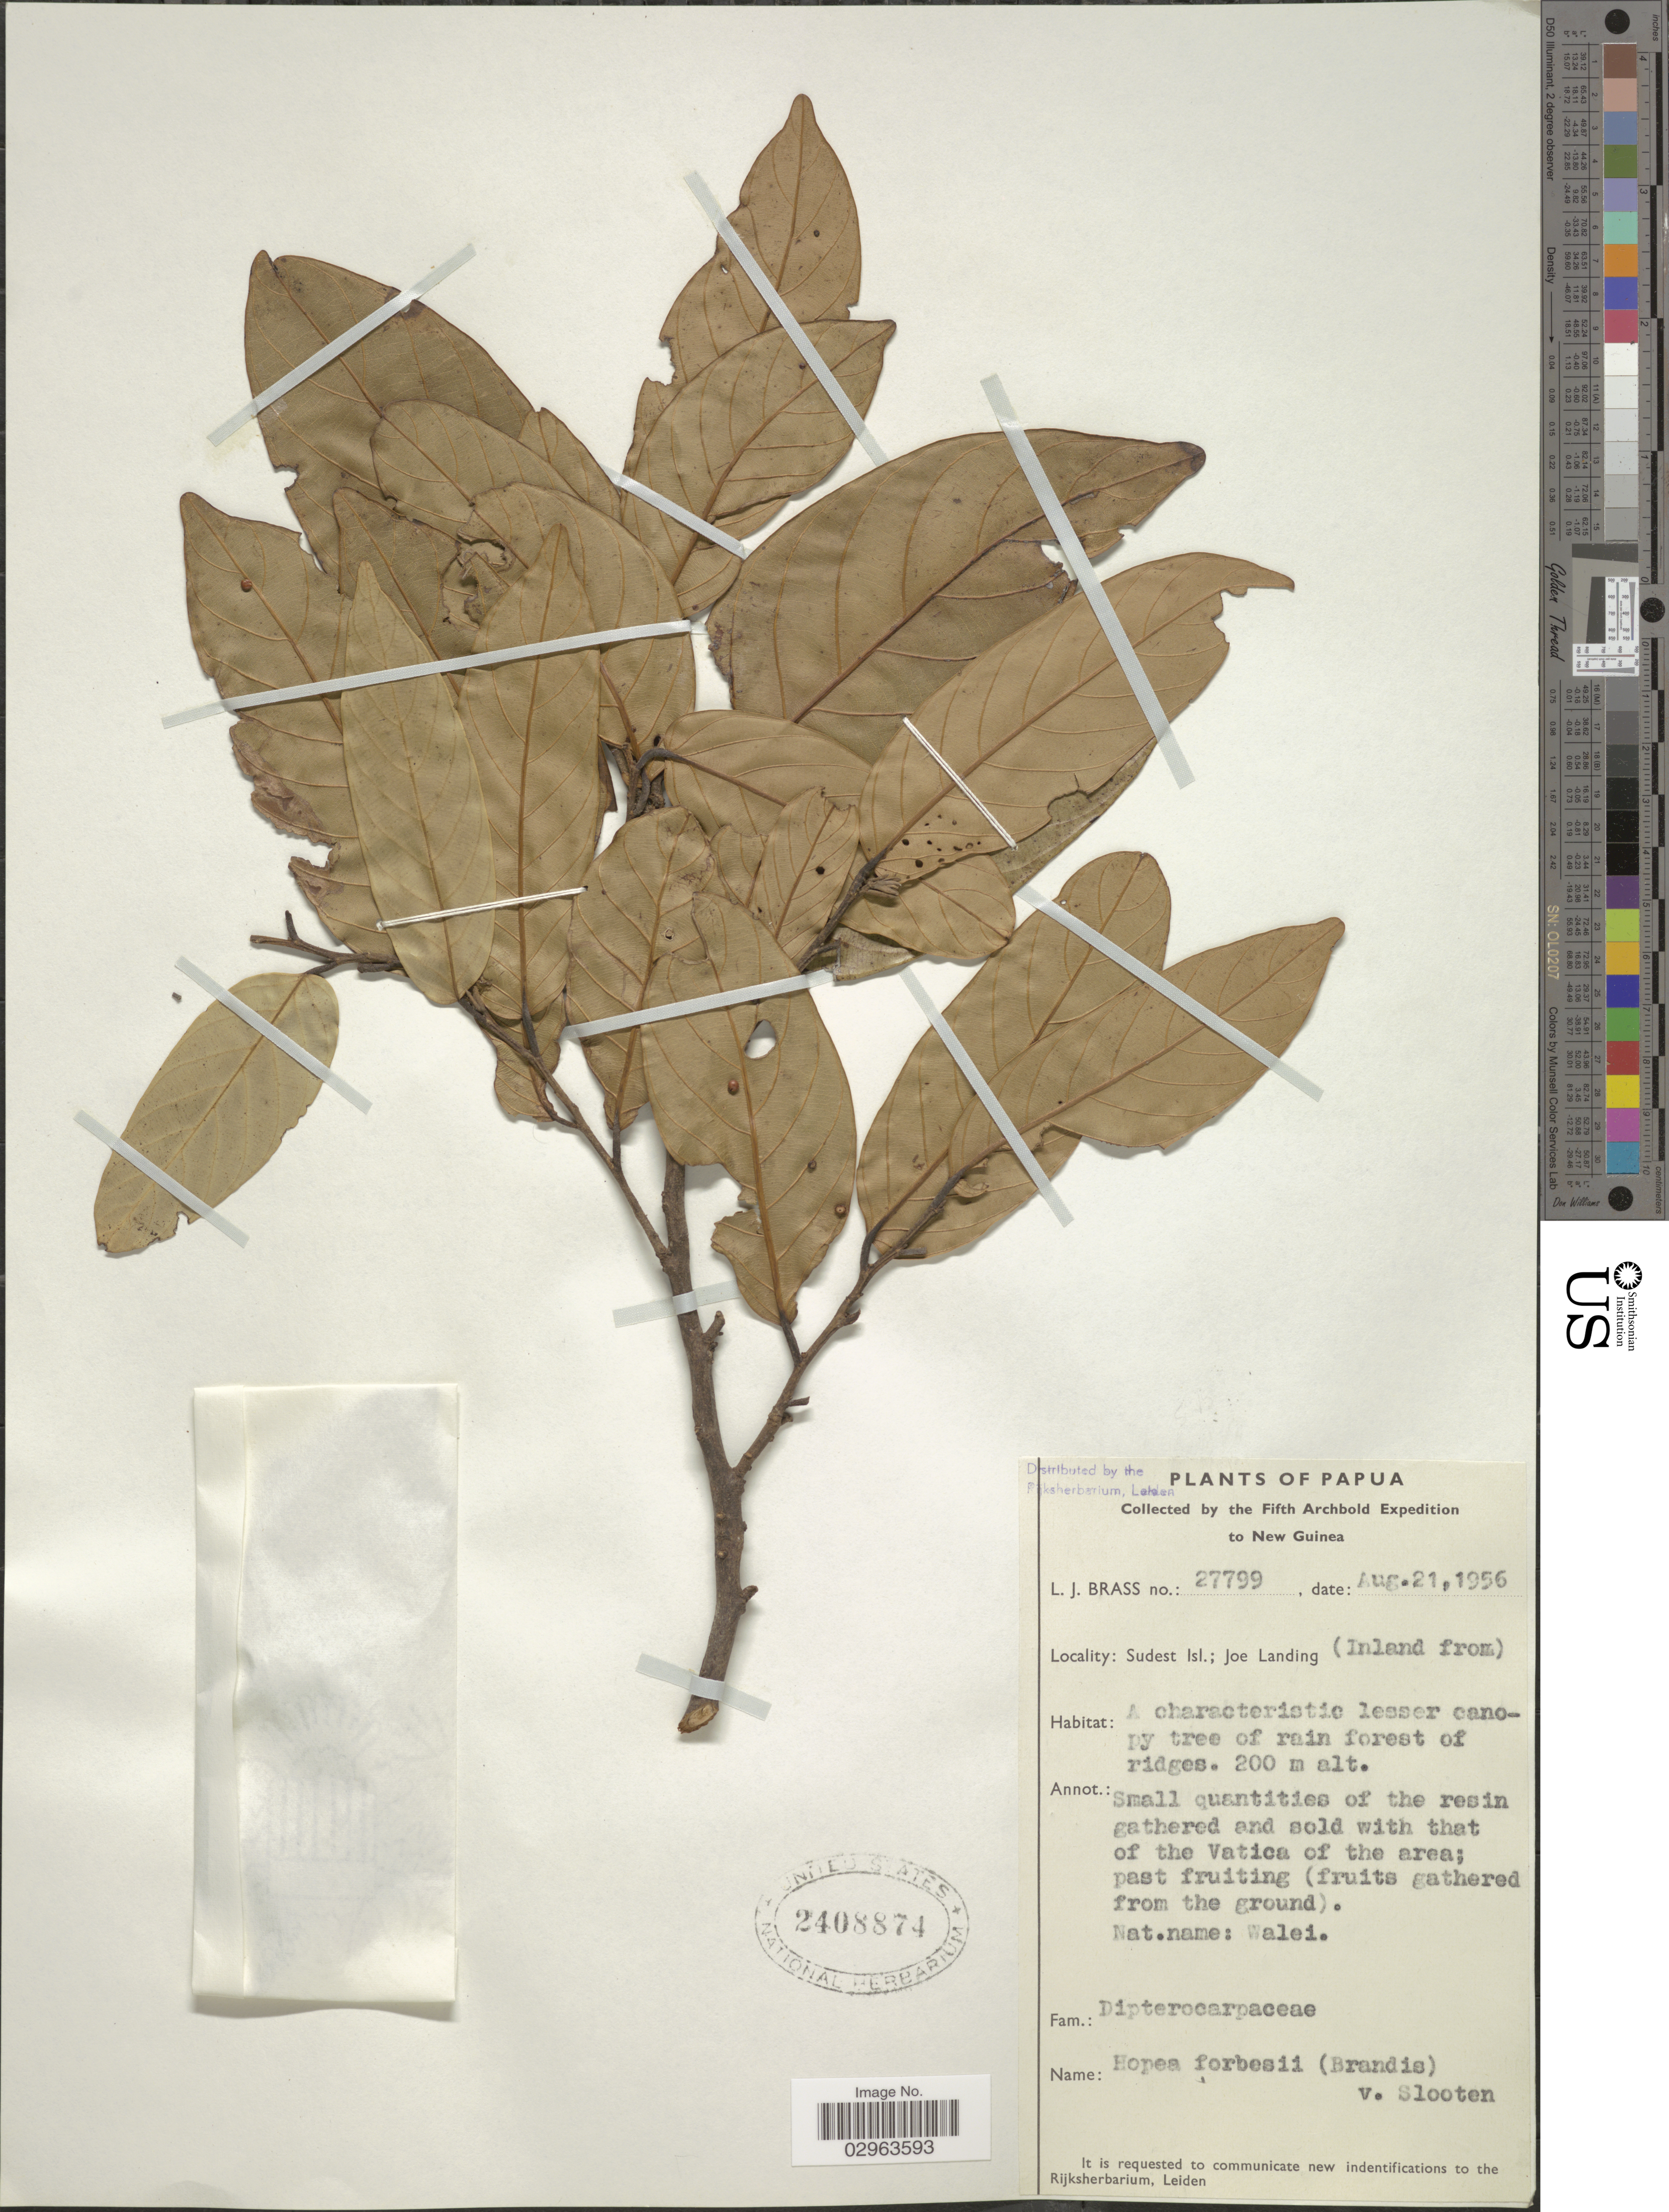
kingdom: Plantae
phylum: Tracheophyta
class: Magnoliopsida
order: Malvales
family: Dipterocarpaceae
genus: Hopea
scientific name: Hopea forbesii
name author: (Brandis) Slooten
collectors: L. J. Brass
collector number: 27799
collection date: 1956-08-21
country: Papua New Guinea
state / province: Milne Bay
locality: Papua. New Guinea. Sudest Isl.; Joe Landing (Inland from).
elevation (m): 200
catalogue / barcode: US 2408874